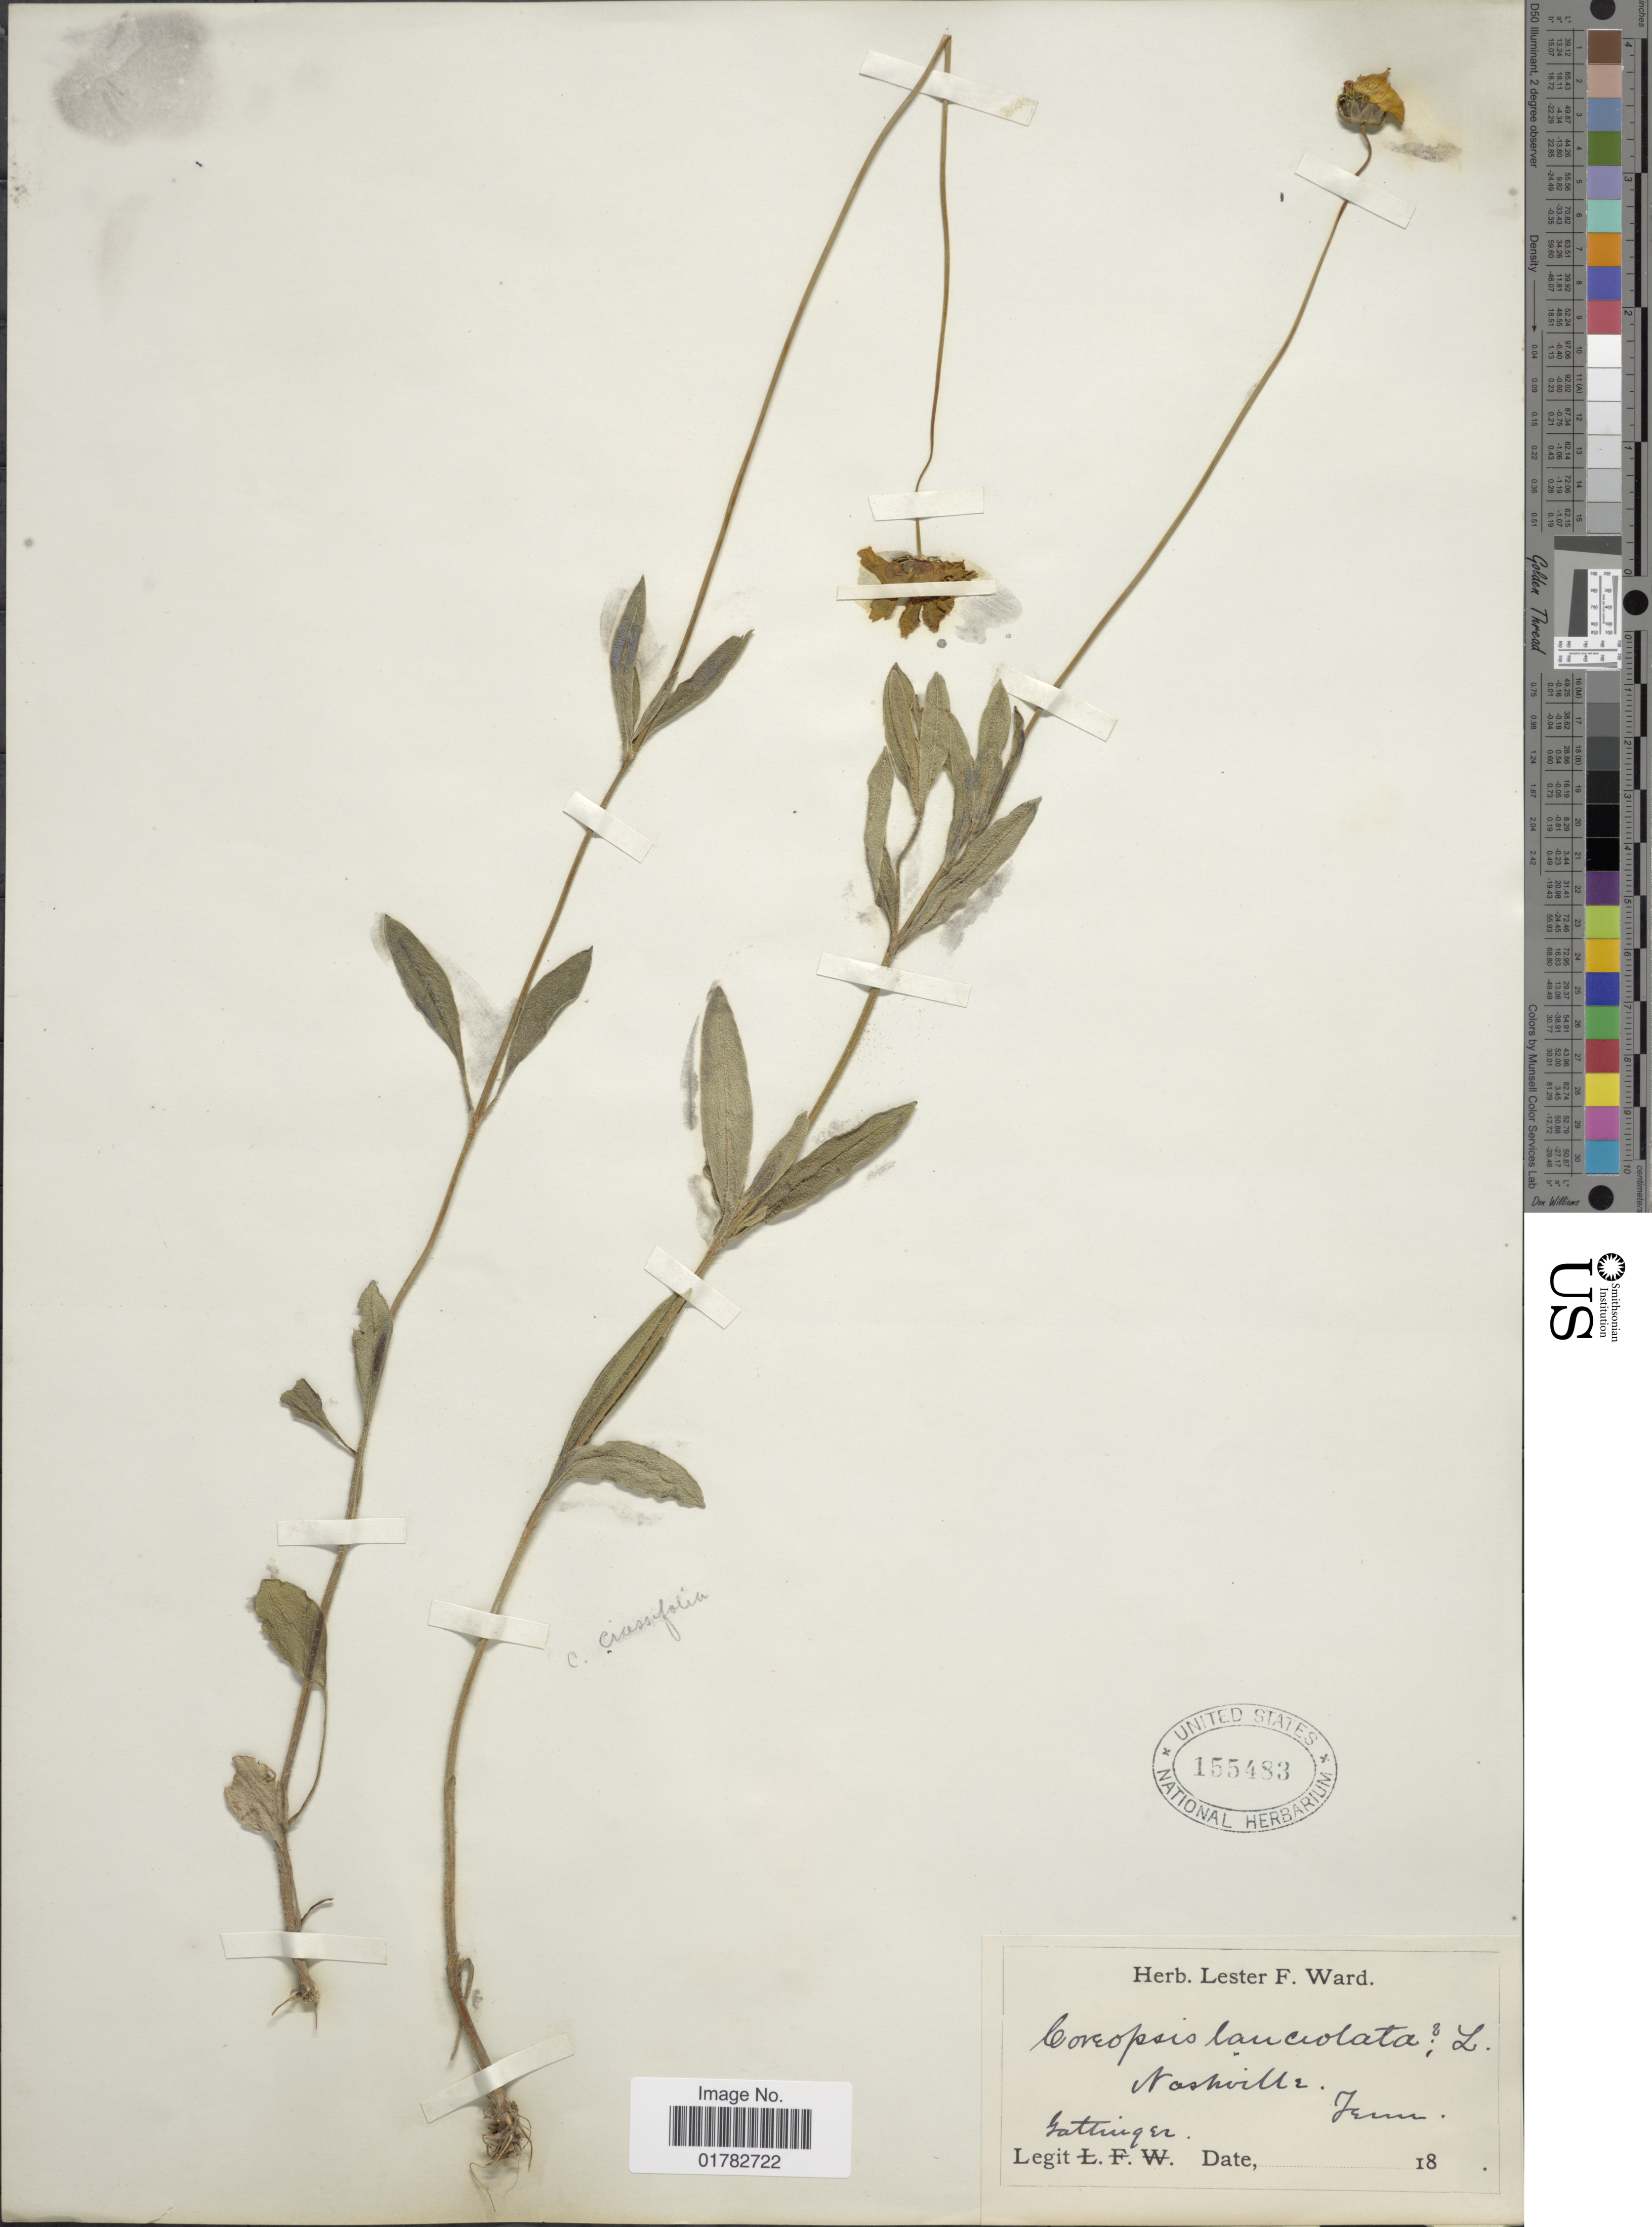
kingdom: Plantae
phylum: Tracheophyta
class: Magnoliopsida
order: Asterales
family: Asteraceae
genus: Coreopsis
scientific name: Coreopsis lanceolata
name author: L.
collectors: Gattinger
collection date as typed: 18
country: United States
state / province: Tennessee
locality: Nashville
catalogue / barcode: US 155483